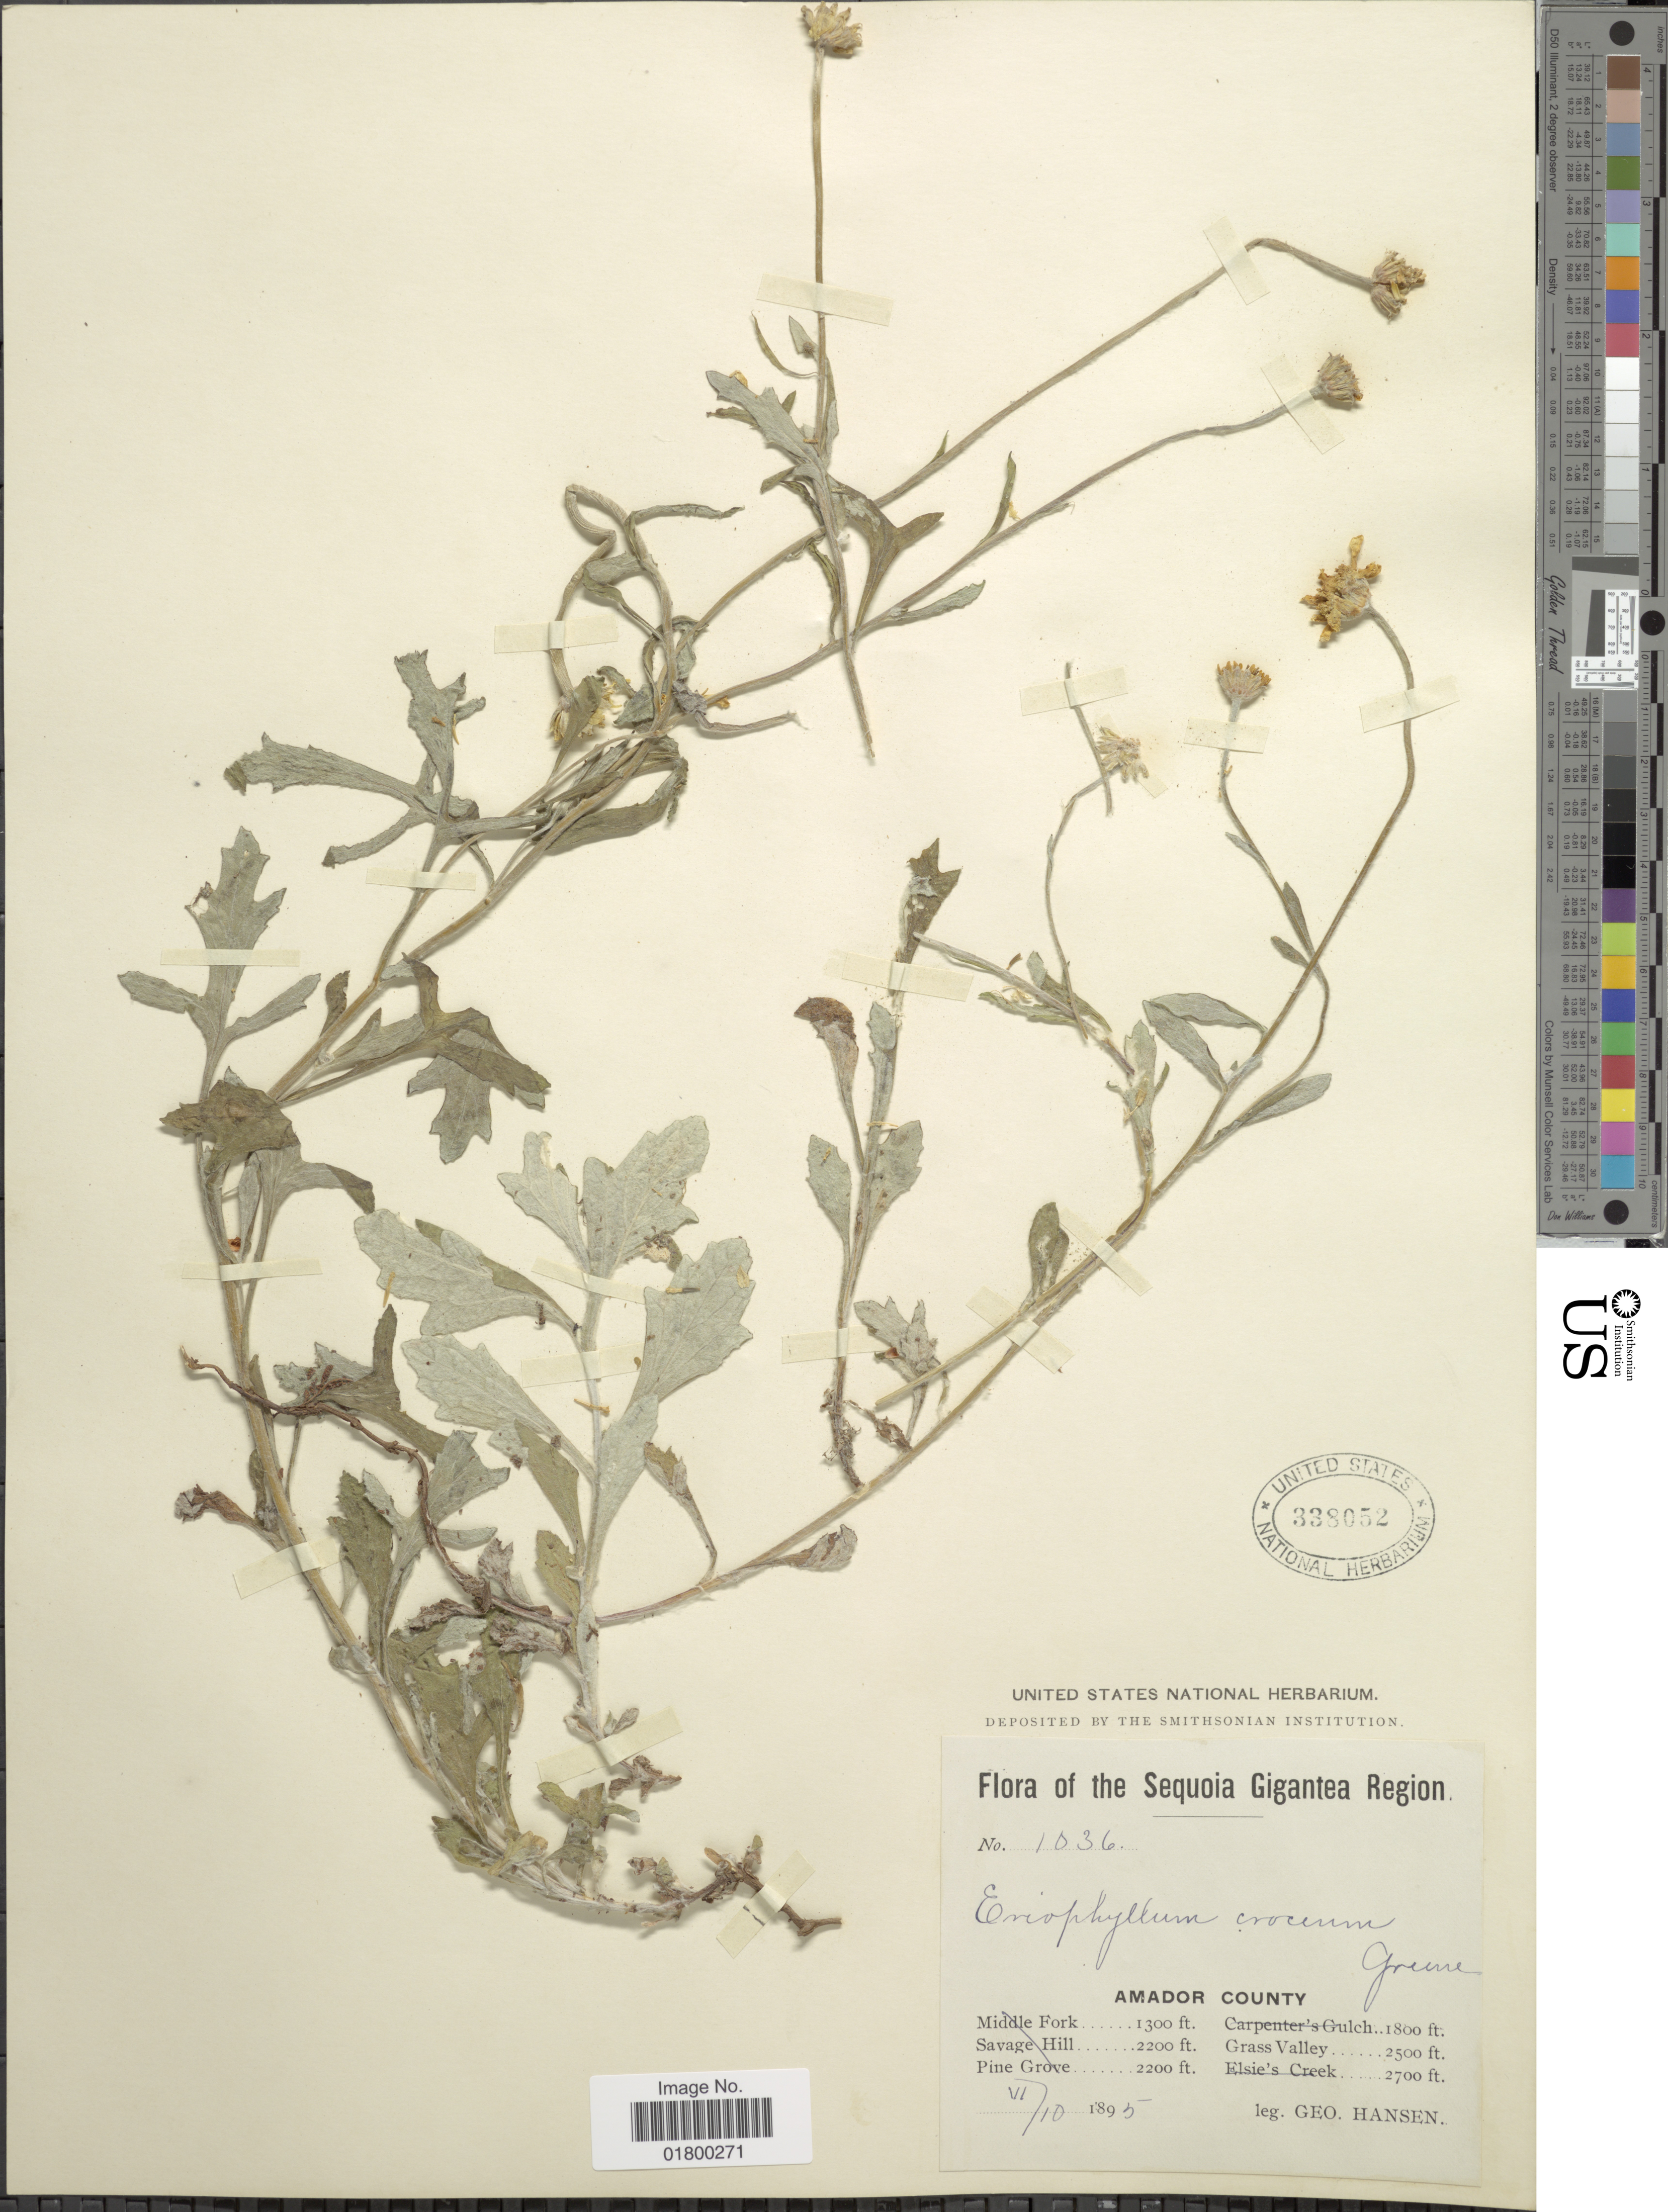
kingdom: Plantae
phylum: Tracheophyta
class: Magnoliopsida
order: Asterales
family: Asteraceae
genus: Eriophyllum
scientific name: Eriophyllum lanatum var. croceum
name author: (Greene) Jeps.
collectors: G. Hansen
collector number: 1036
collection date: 1895-06-10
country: United States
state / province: California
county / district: Amador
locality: The Sequoia Gigantea Region, Amador County, Grass Valley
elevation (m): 762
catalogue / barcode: US 338052